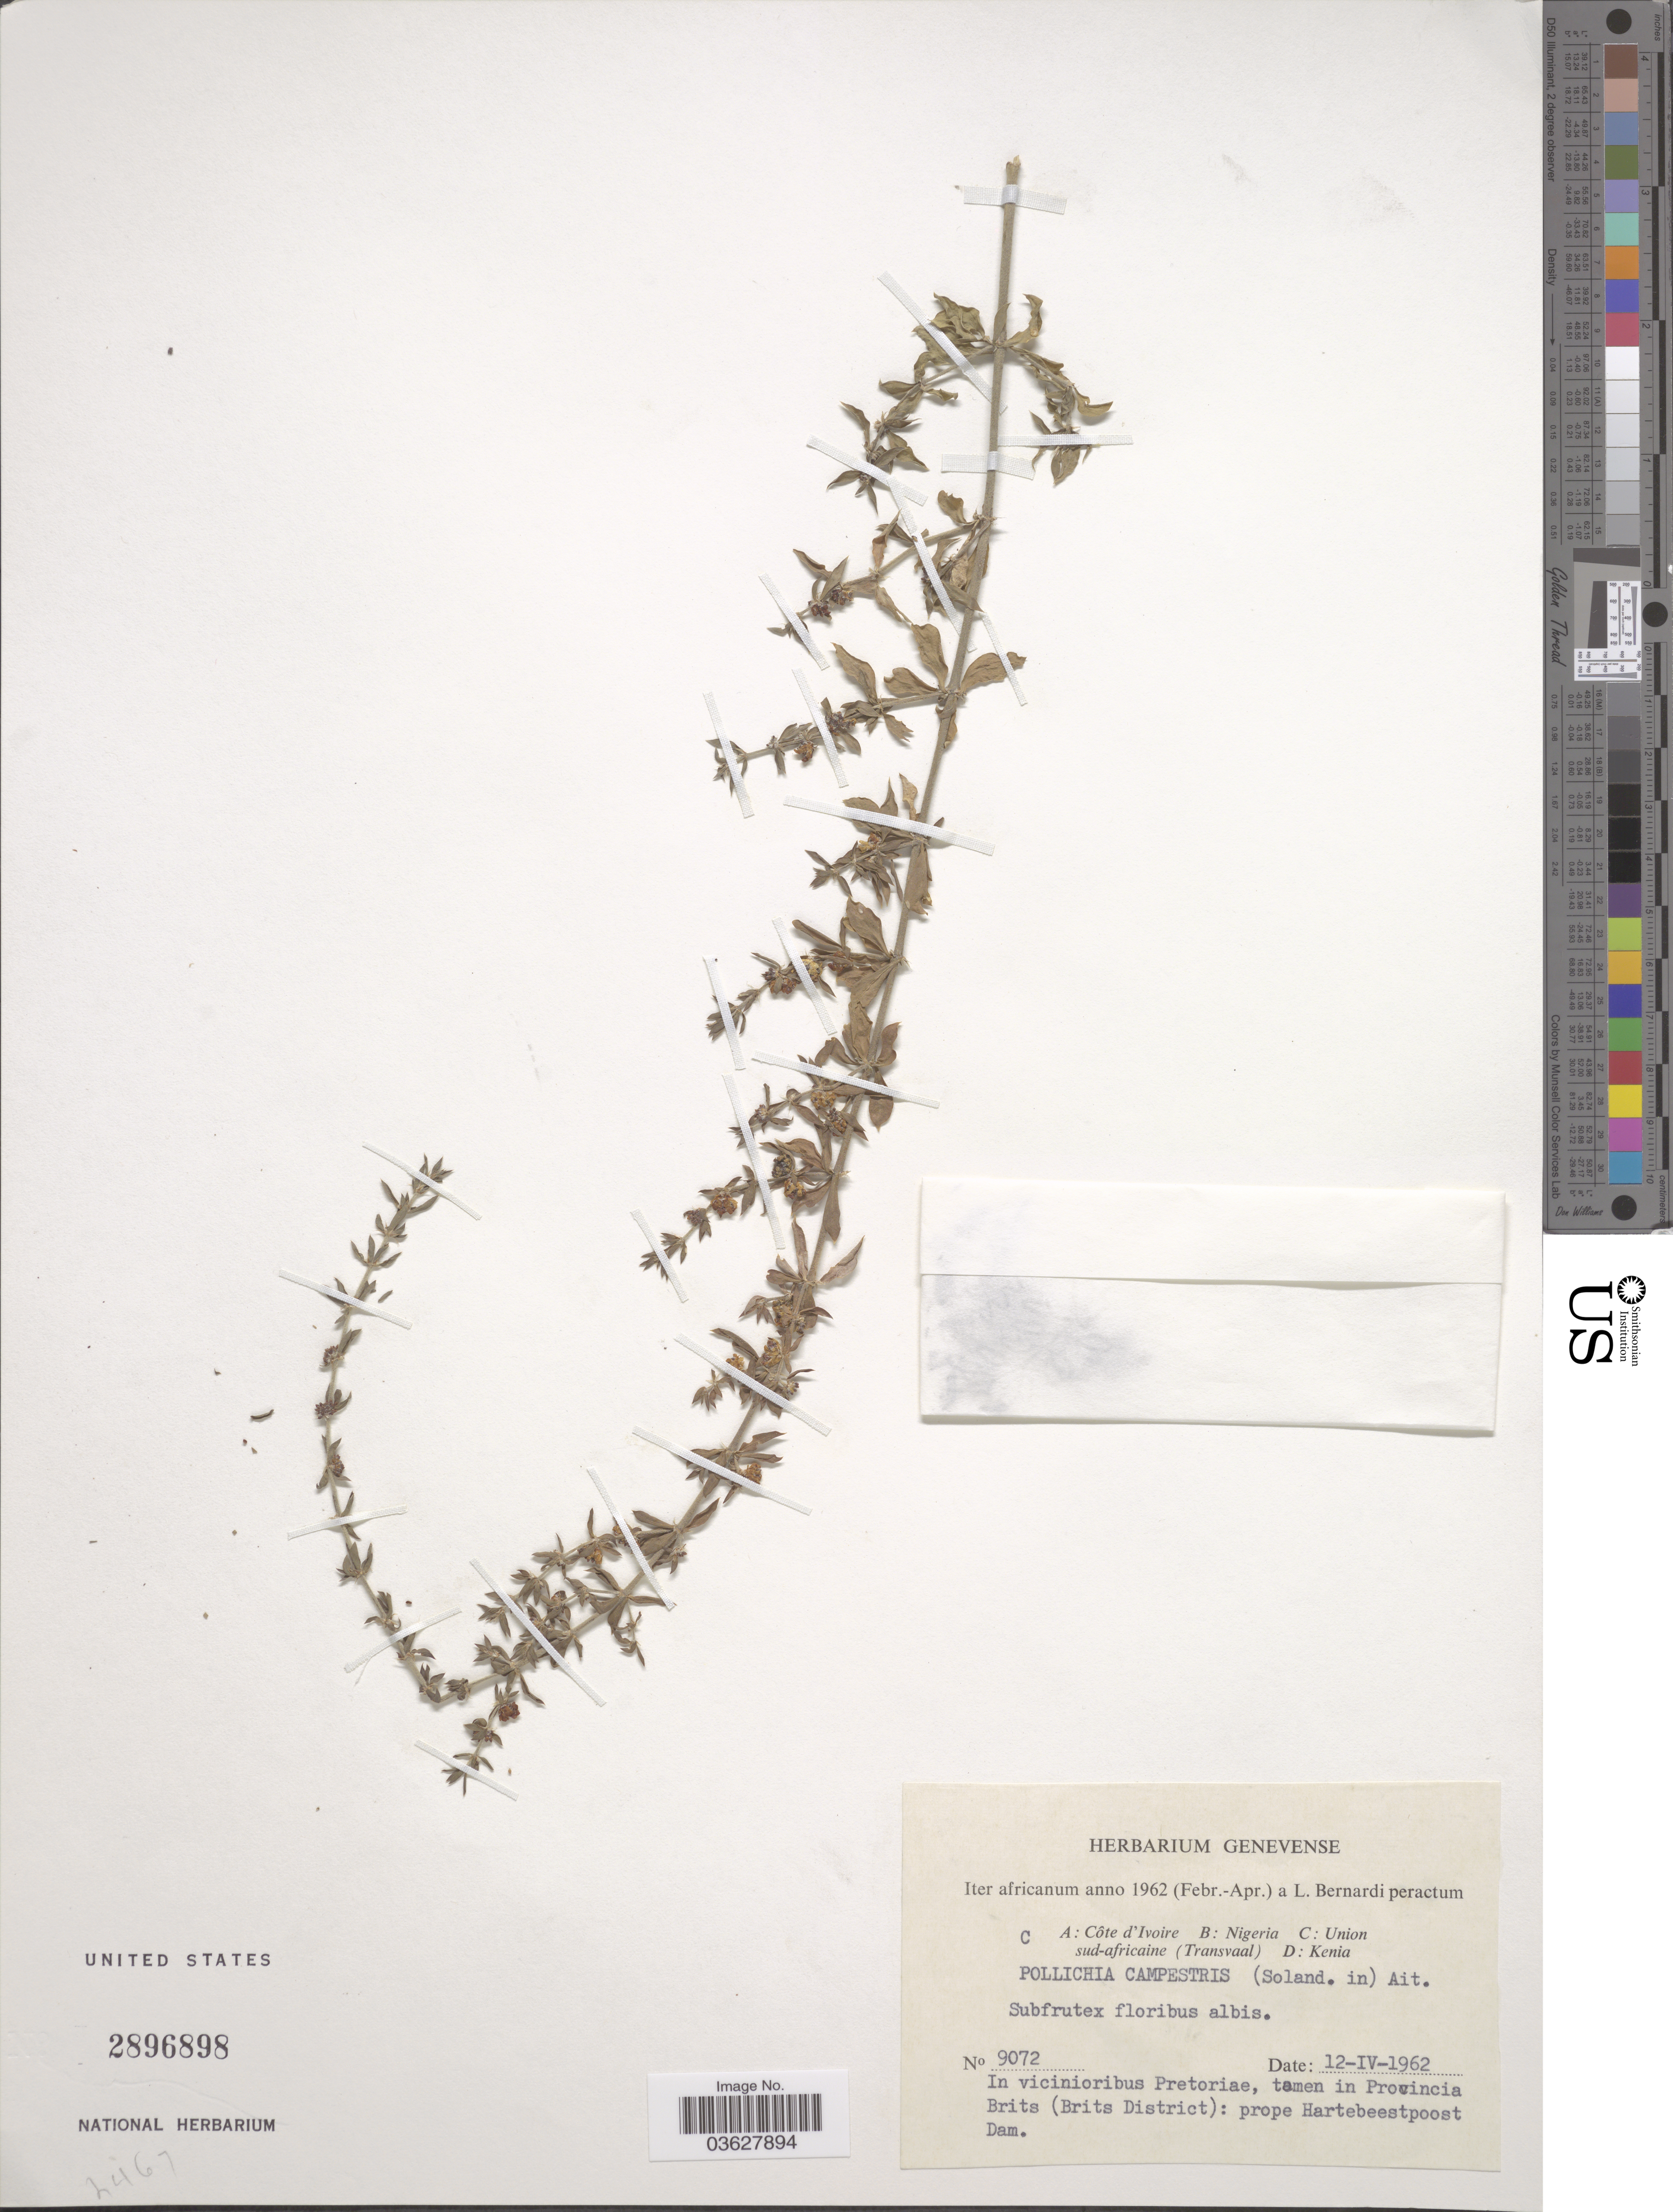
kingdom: Plantae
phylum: Tracheophyta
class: Magnoliopsida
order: Caryophyllales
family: Caryophyllaceae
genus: Pollichia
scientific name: Pollichia campestris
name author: Aiton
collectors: L. Bernardi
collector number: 9072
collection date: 1962-04-12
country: South Africa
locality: Union sud-africaine (Transvaal). In vicinioribus Pretoriae, tamen in Provincia Brits (Brits District): prope Hartebeestpoost Dam.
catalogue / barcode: US 2896898